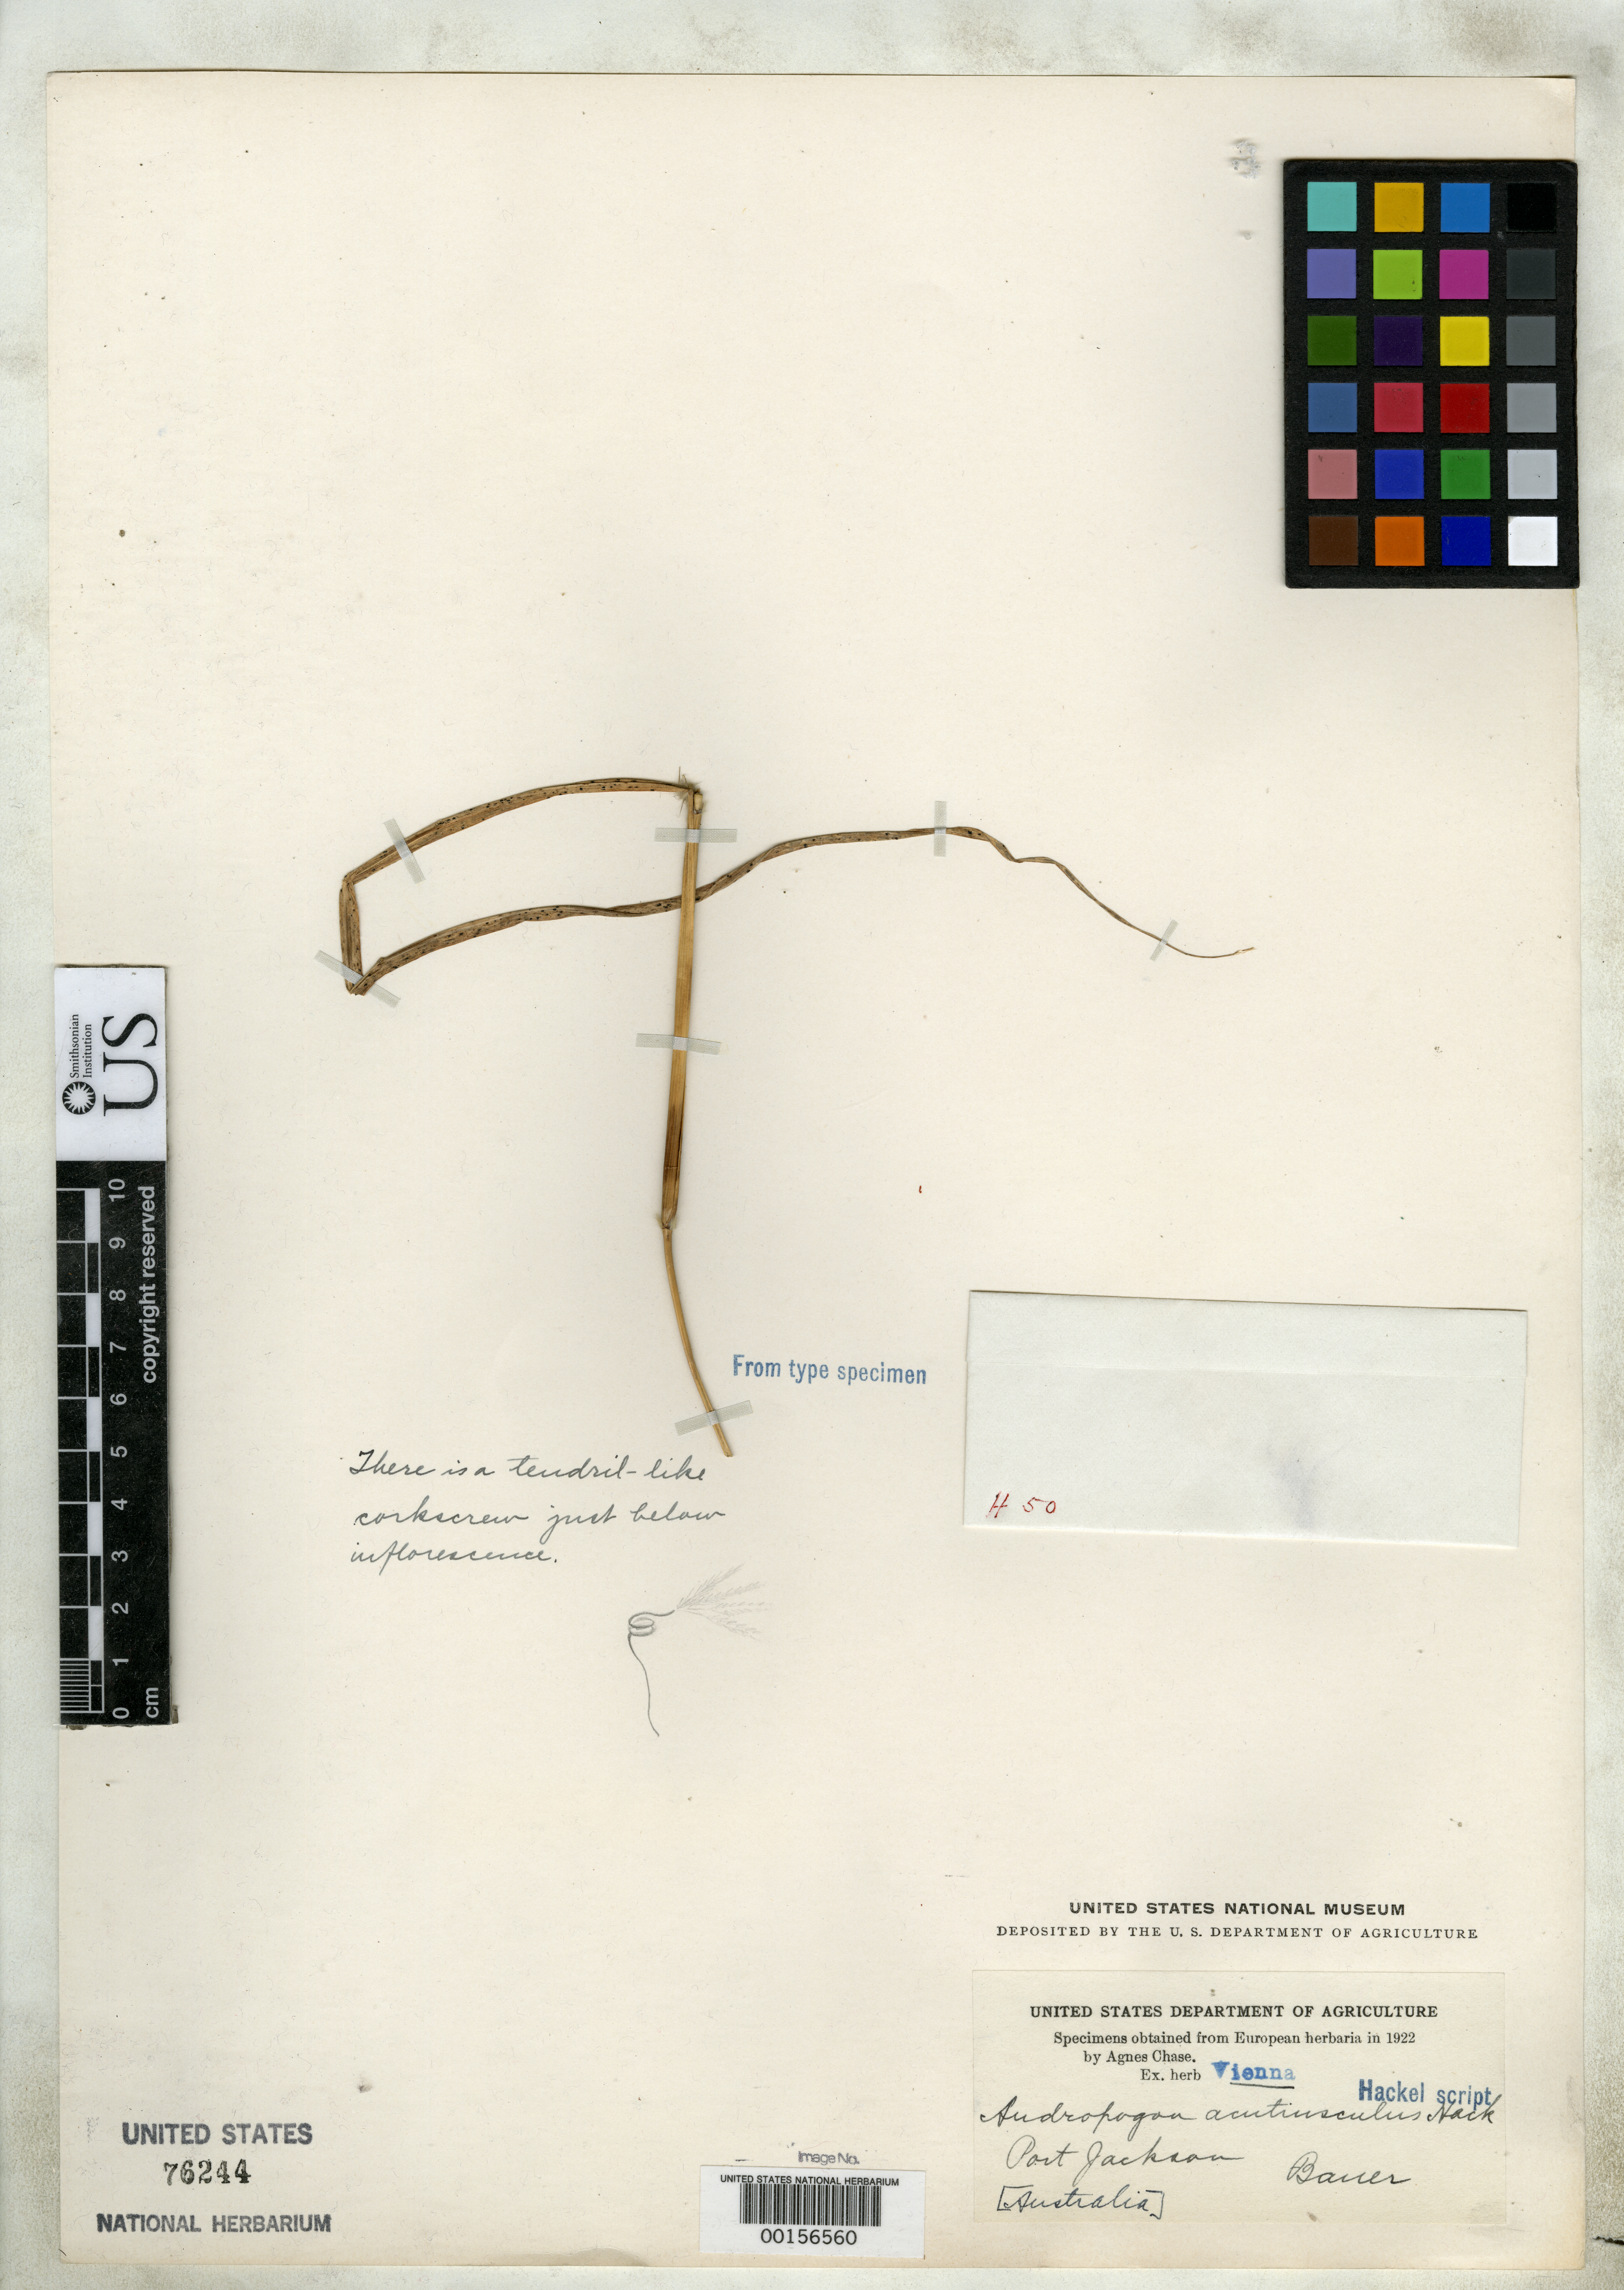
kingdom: Plantae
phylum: Tracheophyta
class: Liliopsida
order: Poales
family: Poaceae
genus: Andropogon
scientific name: Andropogon acutiusculus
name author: Hack. in A. DC.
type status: Type Fragment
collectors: F. Bauer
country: Australia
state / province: New South Wales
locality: Port Jackson.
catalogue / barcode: US 76244